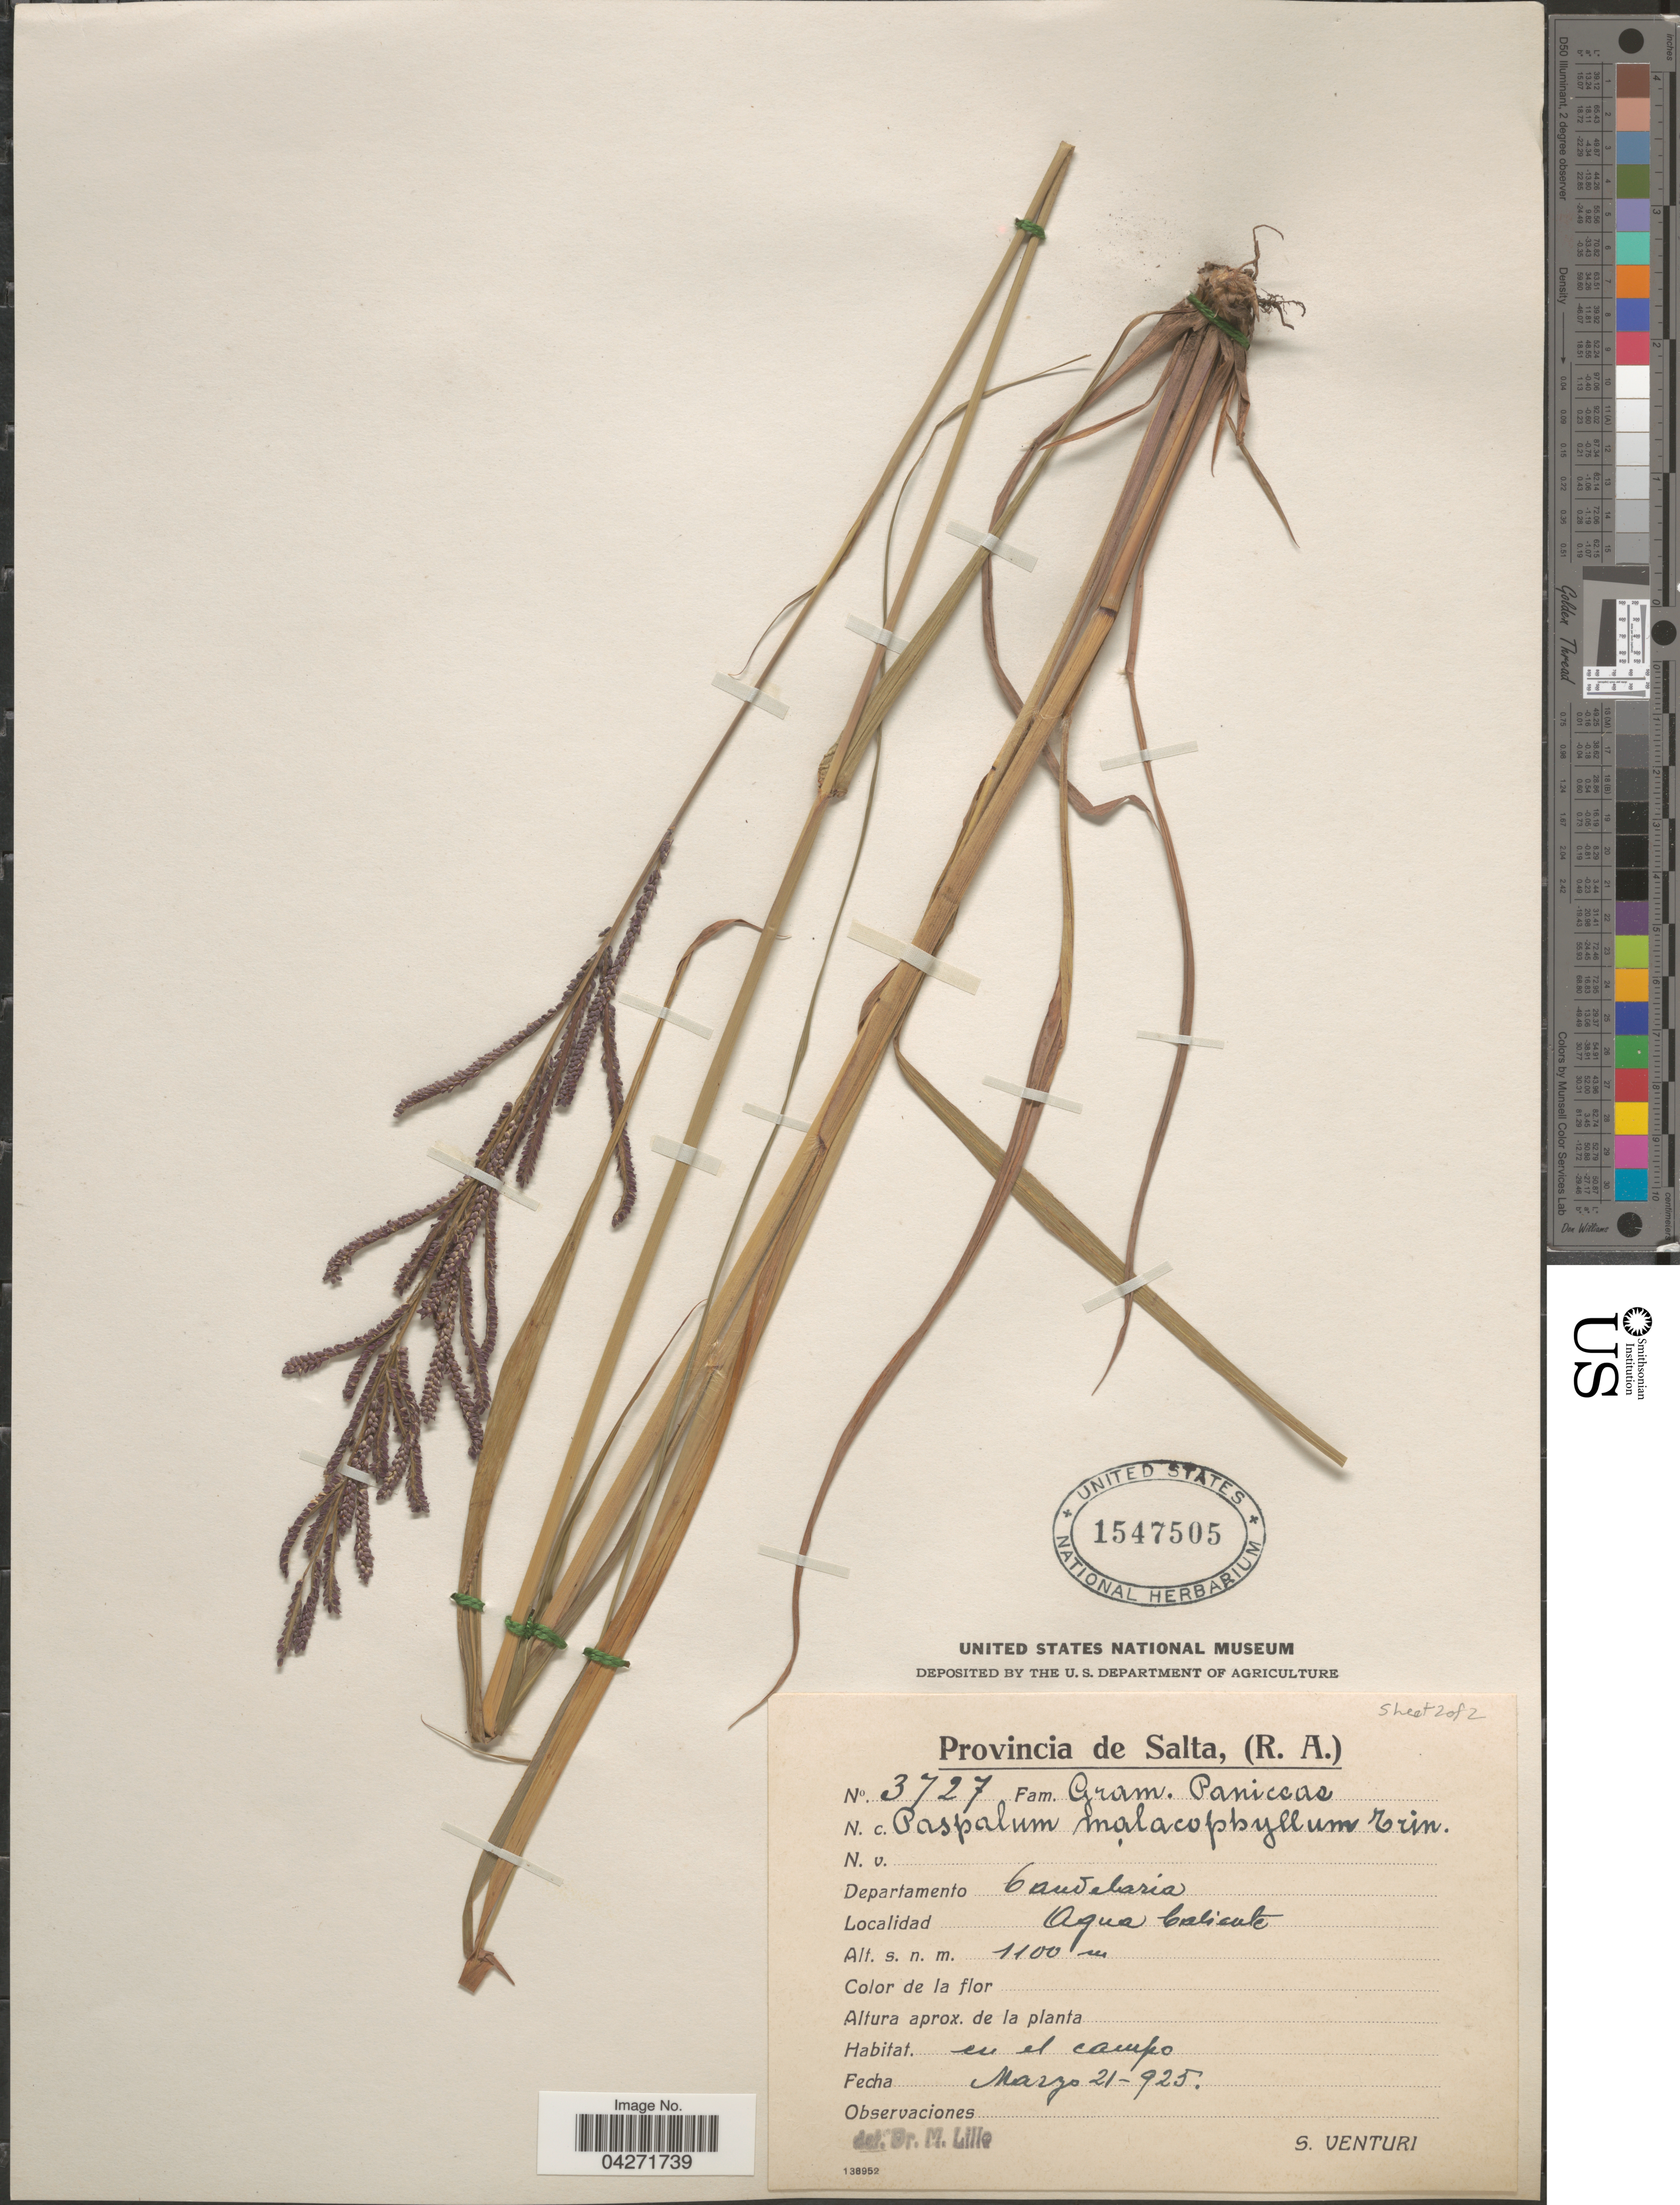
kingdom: Plantae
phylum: Tracheophyta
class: Liliopsida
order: Poales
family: Poaceae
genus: Paspalum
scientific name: Paspalum malacophyllum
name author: Trin.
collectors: S. Venturi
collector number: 3727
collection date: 1925-03-21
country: Argentina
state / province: Salta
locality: Departamento Candelaria. Agua Caliente.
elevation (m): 1100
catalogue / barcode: US 1547505